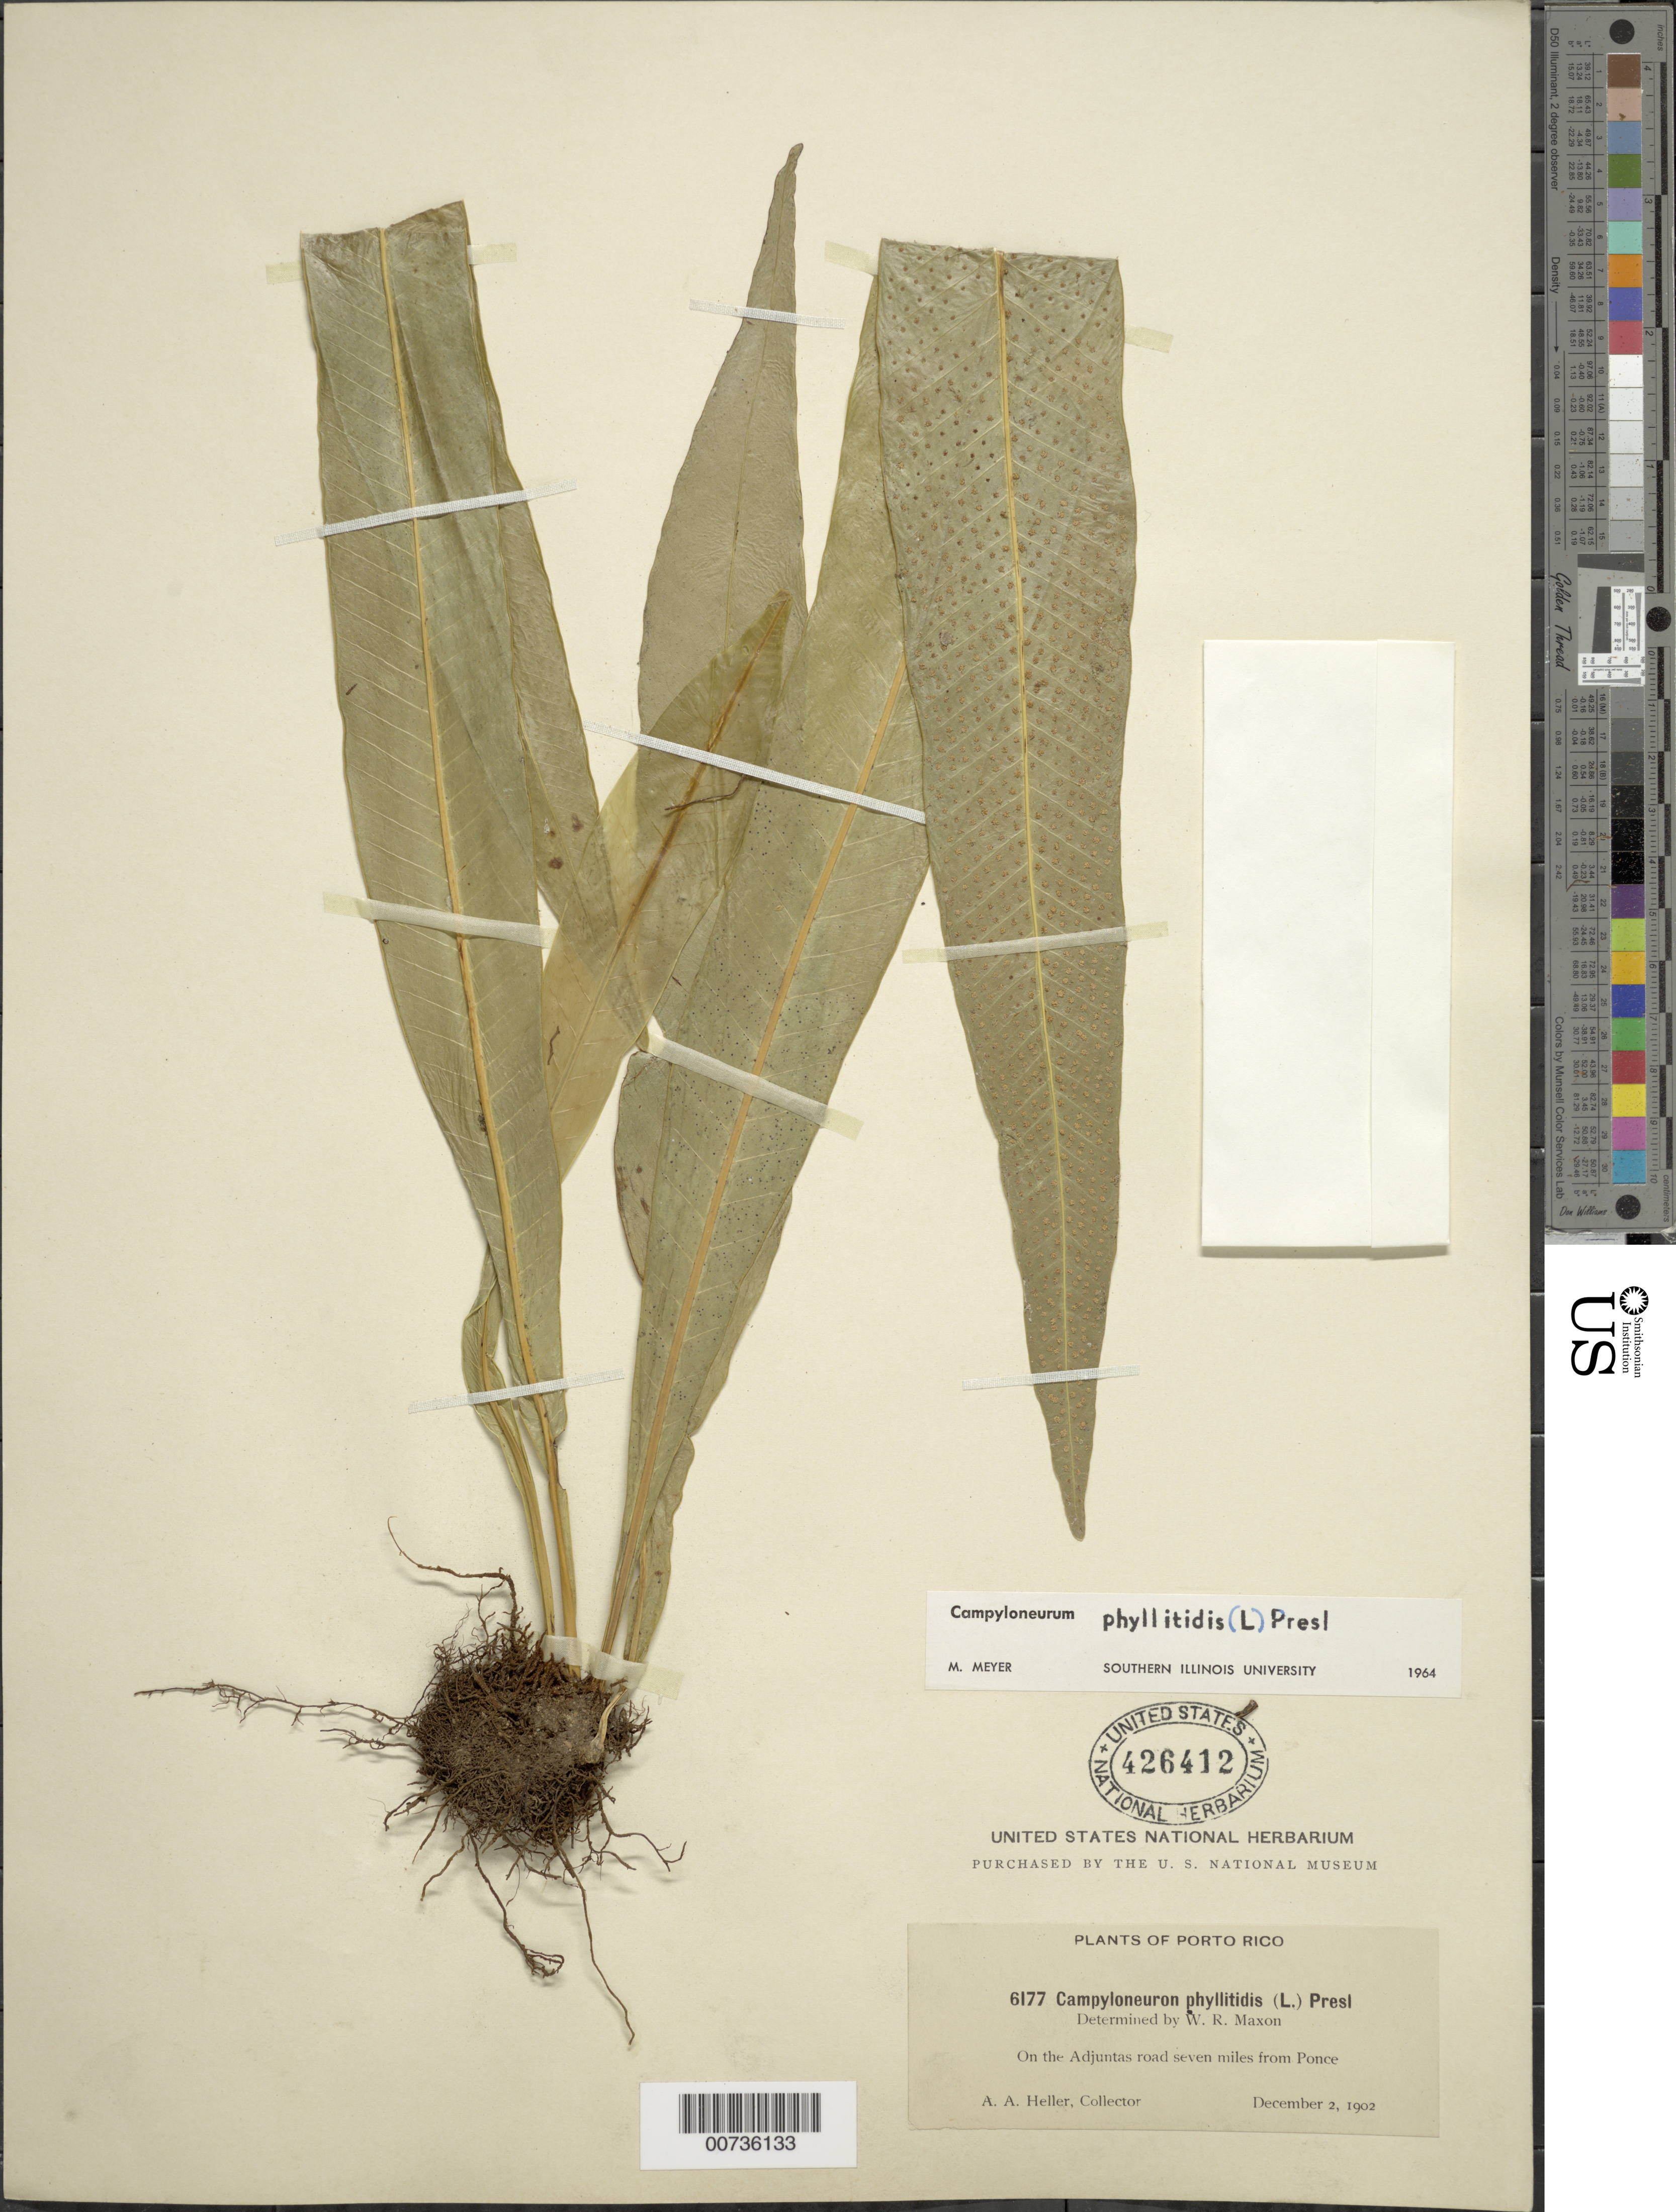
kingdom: Plantae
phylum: Tracheophyta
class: Polypodiopsida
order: Polypodiales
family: Polypodiaceae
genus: Campyloneurum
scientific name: Campyloneurum phyllitidis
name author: (L.) C. Presl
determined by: Meyer, M.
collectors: A. A. Heller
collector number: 6177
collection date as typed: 02 Dec 1902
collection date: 1902-12-02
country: Puerto Rico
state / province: Ponce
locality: On the Adjuntas road seven miles from Ponce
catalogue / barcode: US 426412